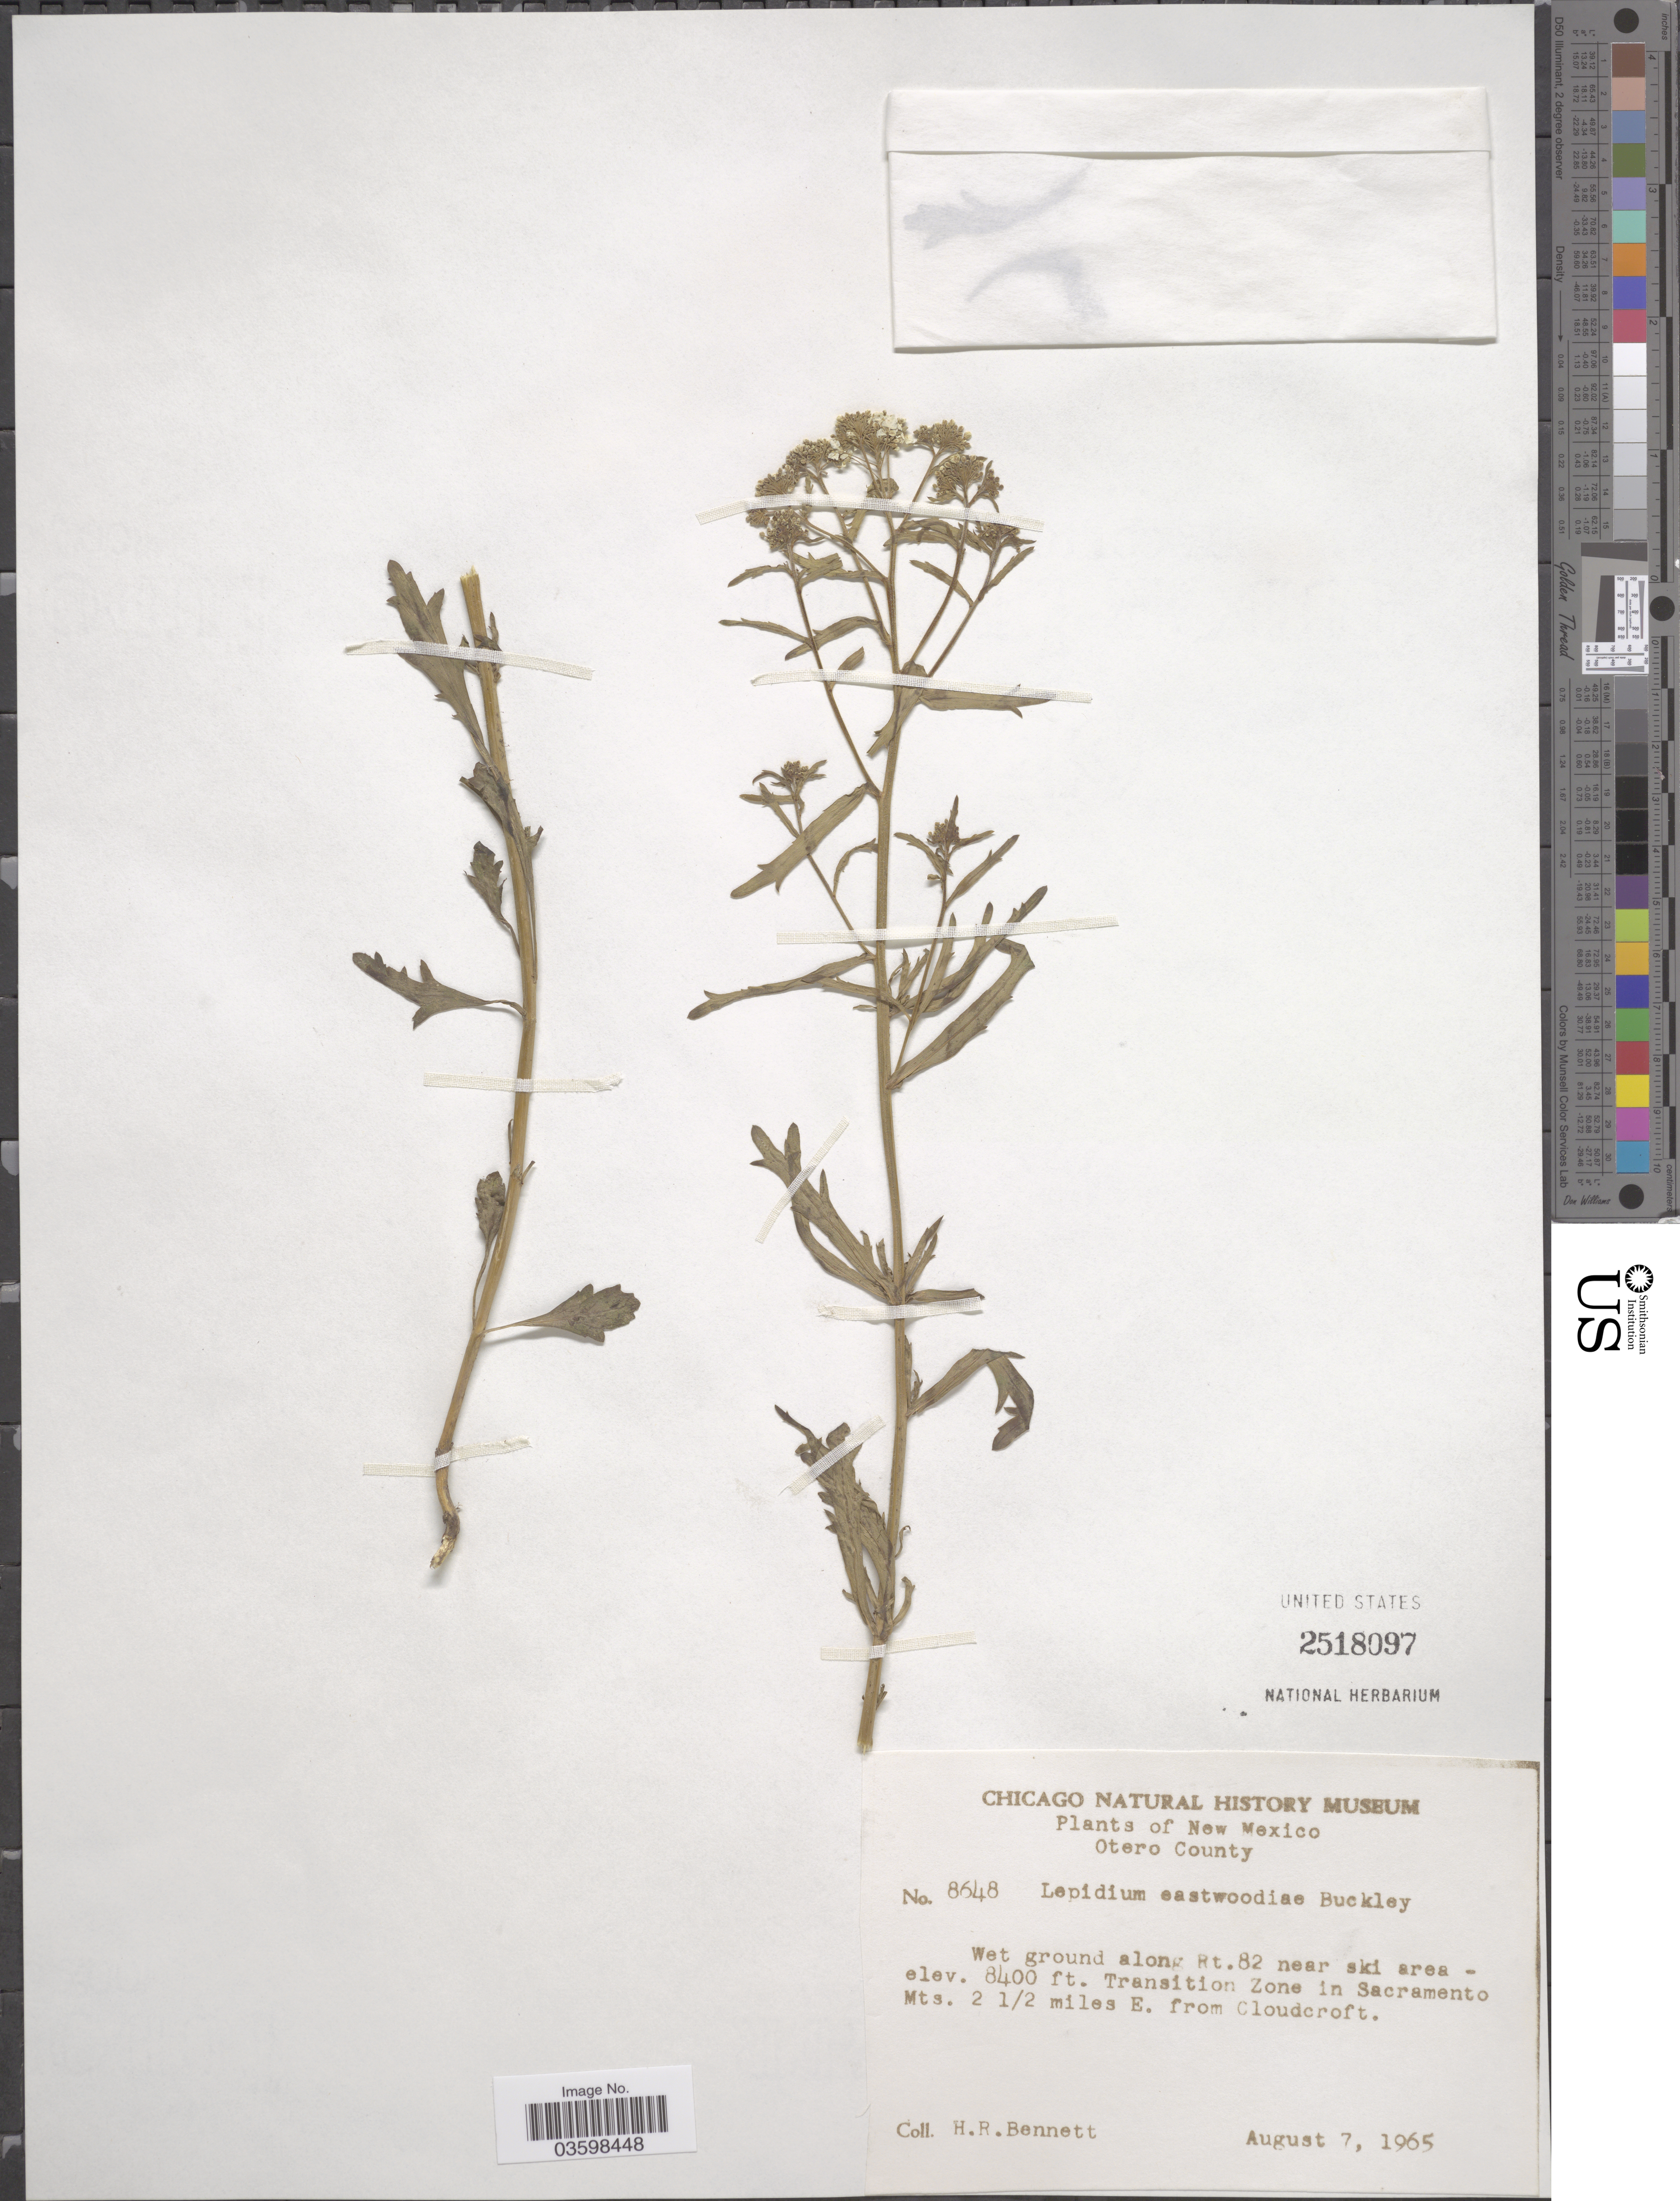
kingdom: Plantae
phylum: Tracheophyta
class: Magnoliopsida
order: Brassicales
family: Brassicaceae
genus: Lepidium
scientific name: Lepidium eastwoodiae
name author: Wooton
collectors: H. R. Bennett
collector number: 8648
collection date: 1965-08-07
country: United States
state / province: New Mexico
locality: Otero County. Wet ground along Rt. 82 near ski area. Transition Zone in Sacramento Mts. 2½ miles E. from Cloudcroft.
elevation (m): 2560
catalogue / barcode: US 2518097